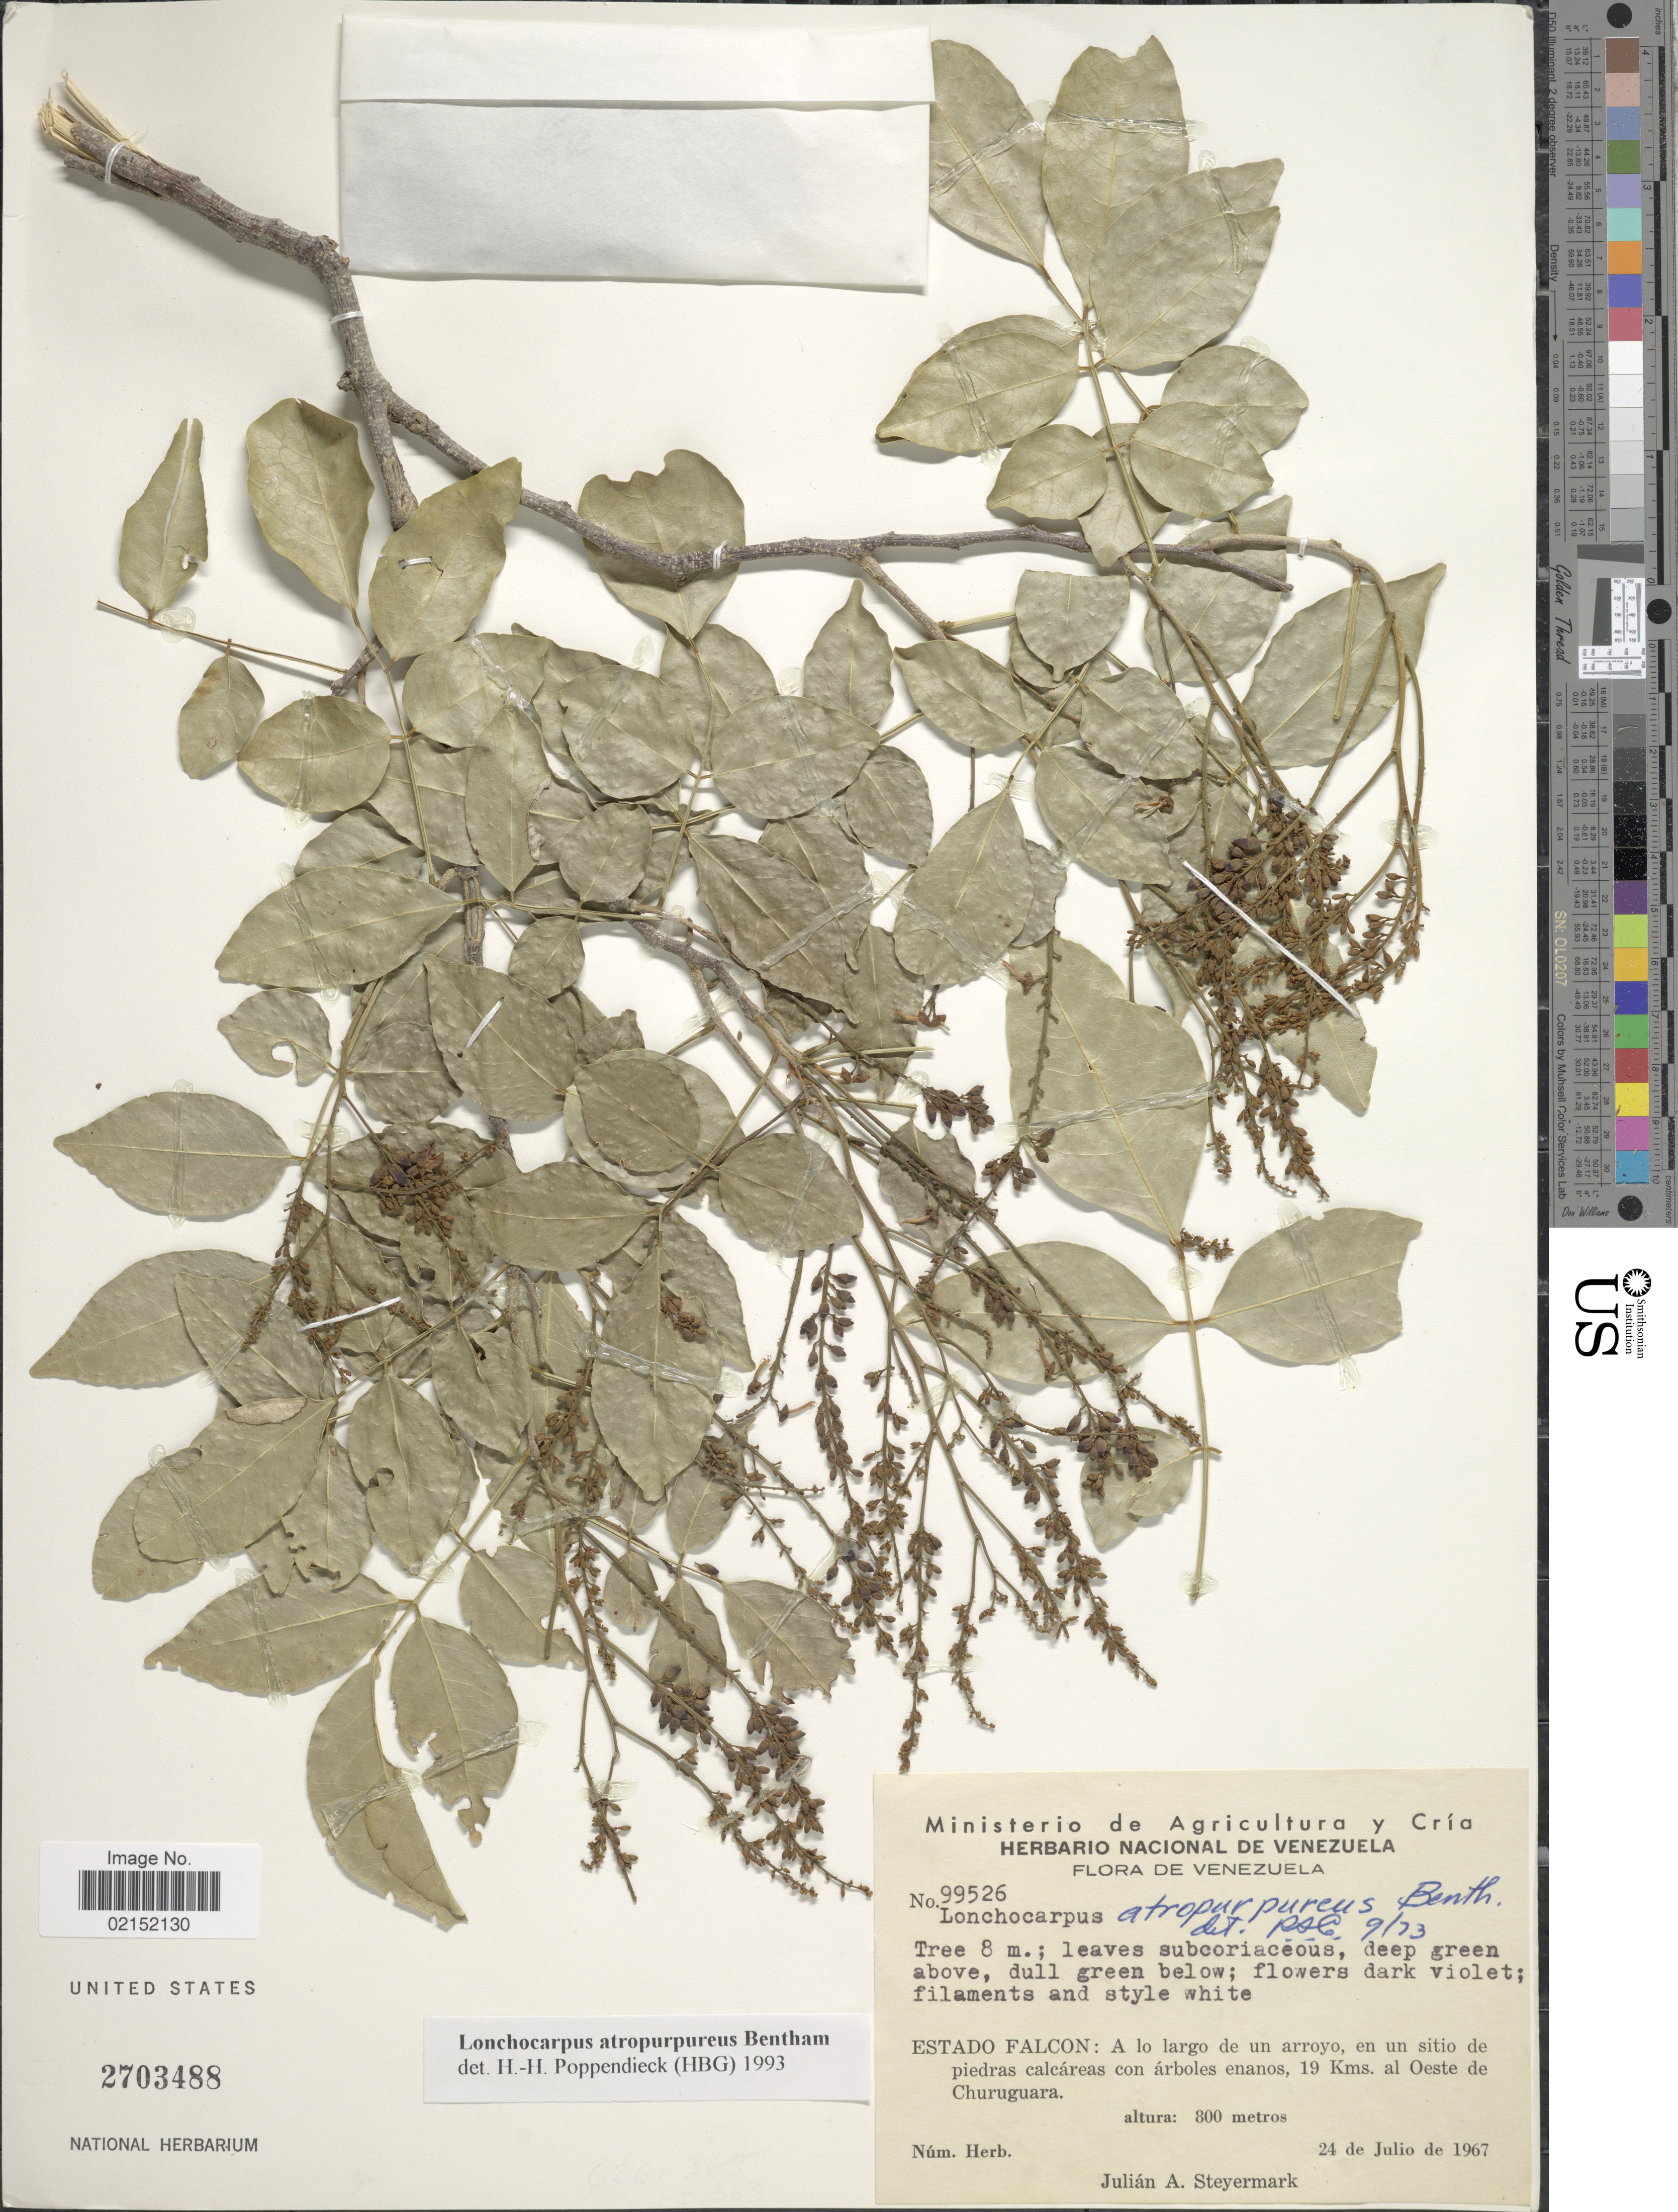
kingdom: Plantae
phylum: Tracheophyta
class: Magnoliopsida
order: Fabales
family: Fabaceae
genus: Lonchocarpus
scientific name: Lonchocarpus atropurpureus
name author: Benth.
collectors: J. Steyermark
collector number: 99526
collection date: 1967-07-24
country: Venezuela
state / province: Falcón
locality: Estado Falcon: A lo largo de un arroyo, en un sitio de piedras calcareas con arboles enanos, 19 Kms. al Oeste de Churuguara.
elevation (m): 800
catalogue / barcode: US 2703488